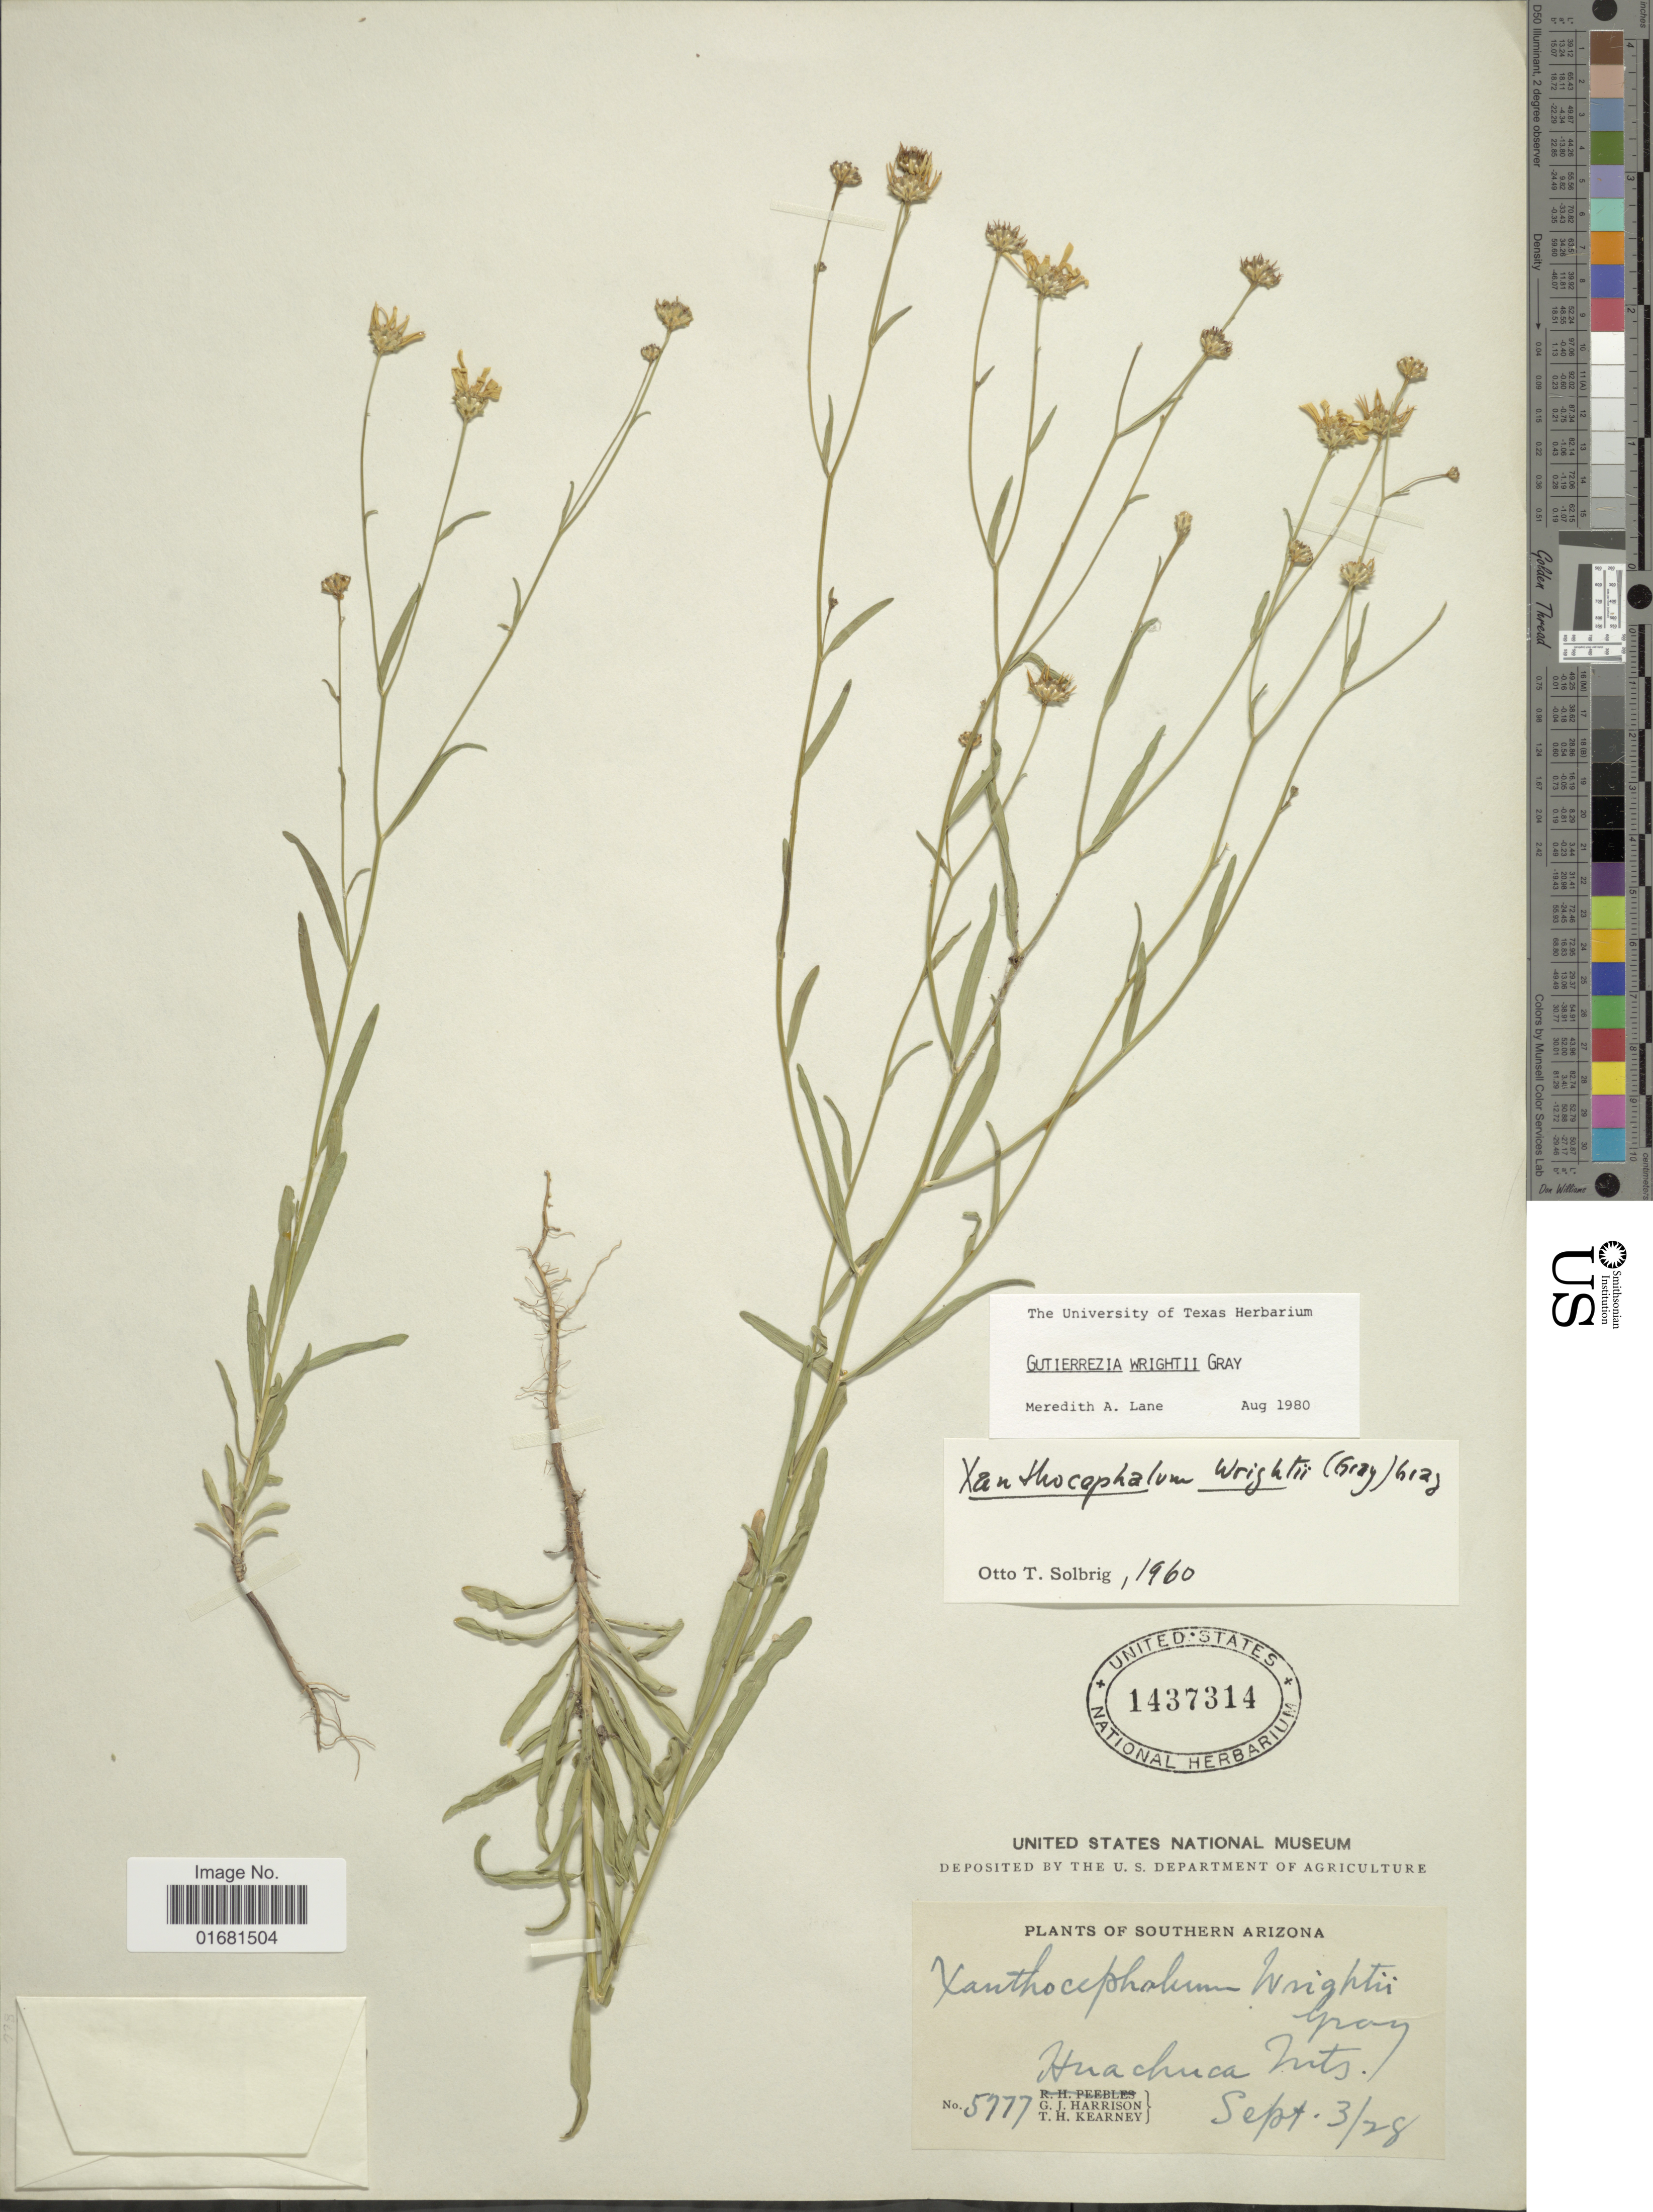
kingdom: Plantae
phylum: Tracheophyta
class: Magnoliopsida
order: Asterales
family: Asteraceae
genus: Gutierrezia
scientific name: Gutierrezia wrightii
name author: A. Gray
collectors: G. J. Harrison & T. H. Kearney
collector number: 5777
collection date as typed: Transcribed d/m/y: 3/9/28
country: United States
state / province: Arizona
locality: Southern Arizona. Huachuca Mts.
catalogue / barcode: US 1437314